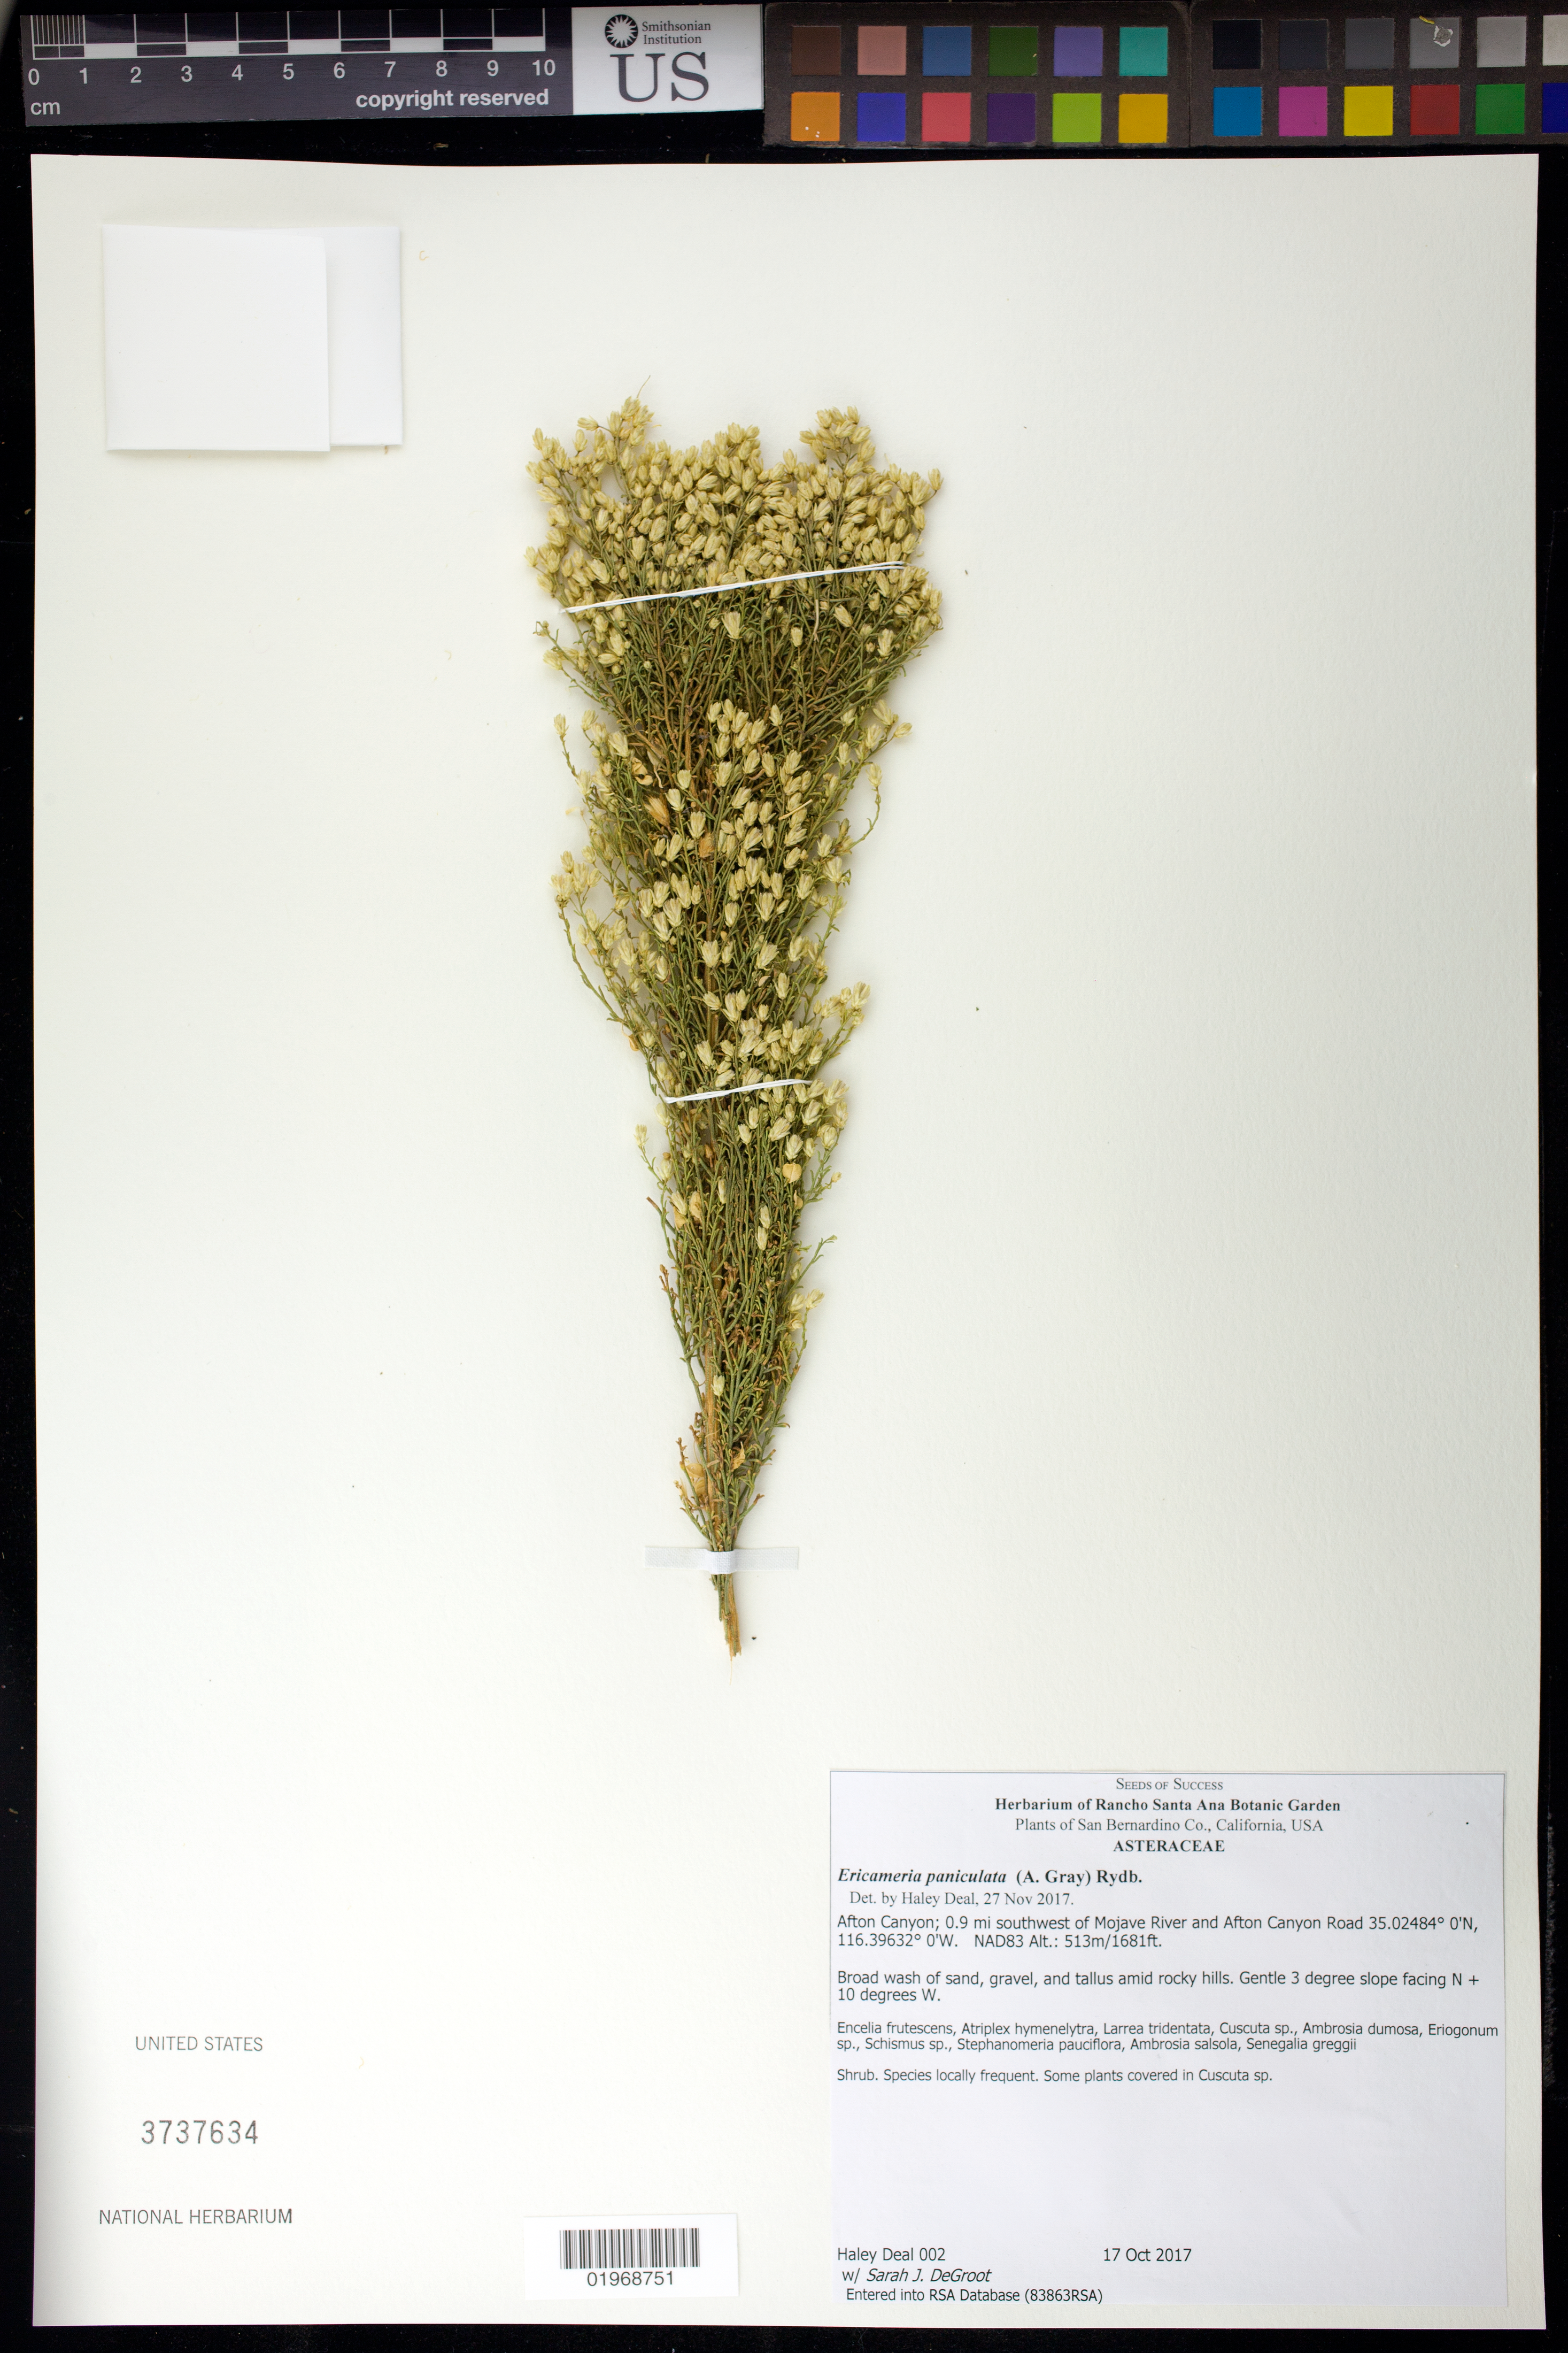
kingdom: Plantae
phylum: Tracheophyta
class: Magnoliopsida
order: Asterales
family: Asteraceae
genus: Ericameria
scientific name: Ericameria paniculata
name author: (A. Gray) Rydb.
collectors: H. Deal & S. De Groot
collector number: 002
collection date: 2017-10-17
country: United States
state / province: California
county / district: San Bernardino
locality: Afton Canyon, 0.9 mi SW of Mojave River and Afton Canyon Rd.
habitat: Broad wash of sand, gravel, talus amid rocky hills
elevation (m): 513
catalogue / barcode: US 3737634